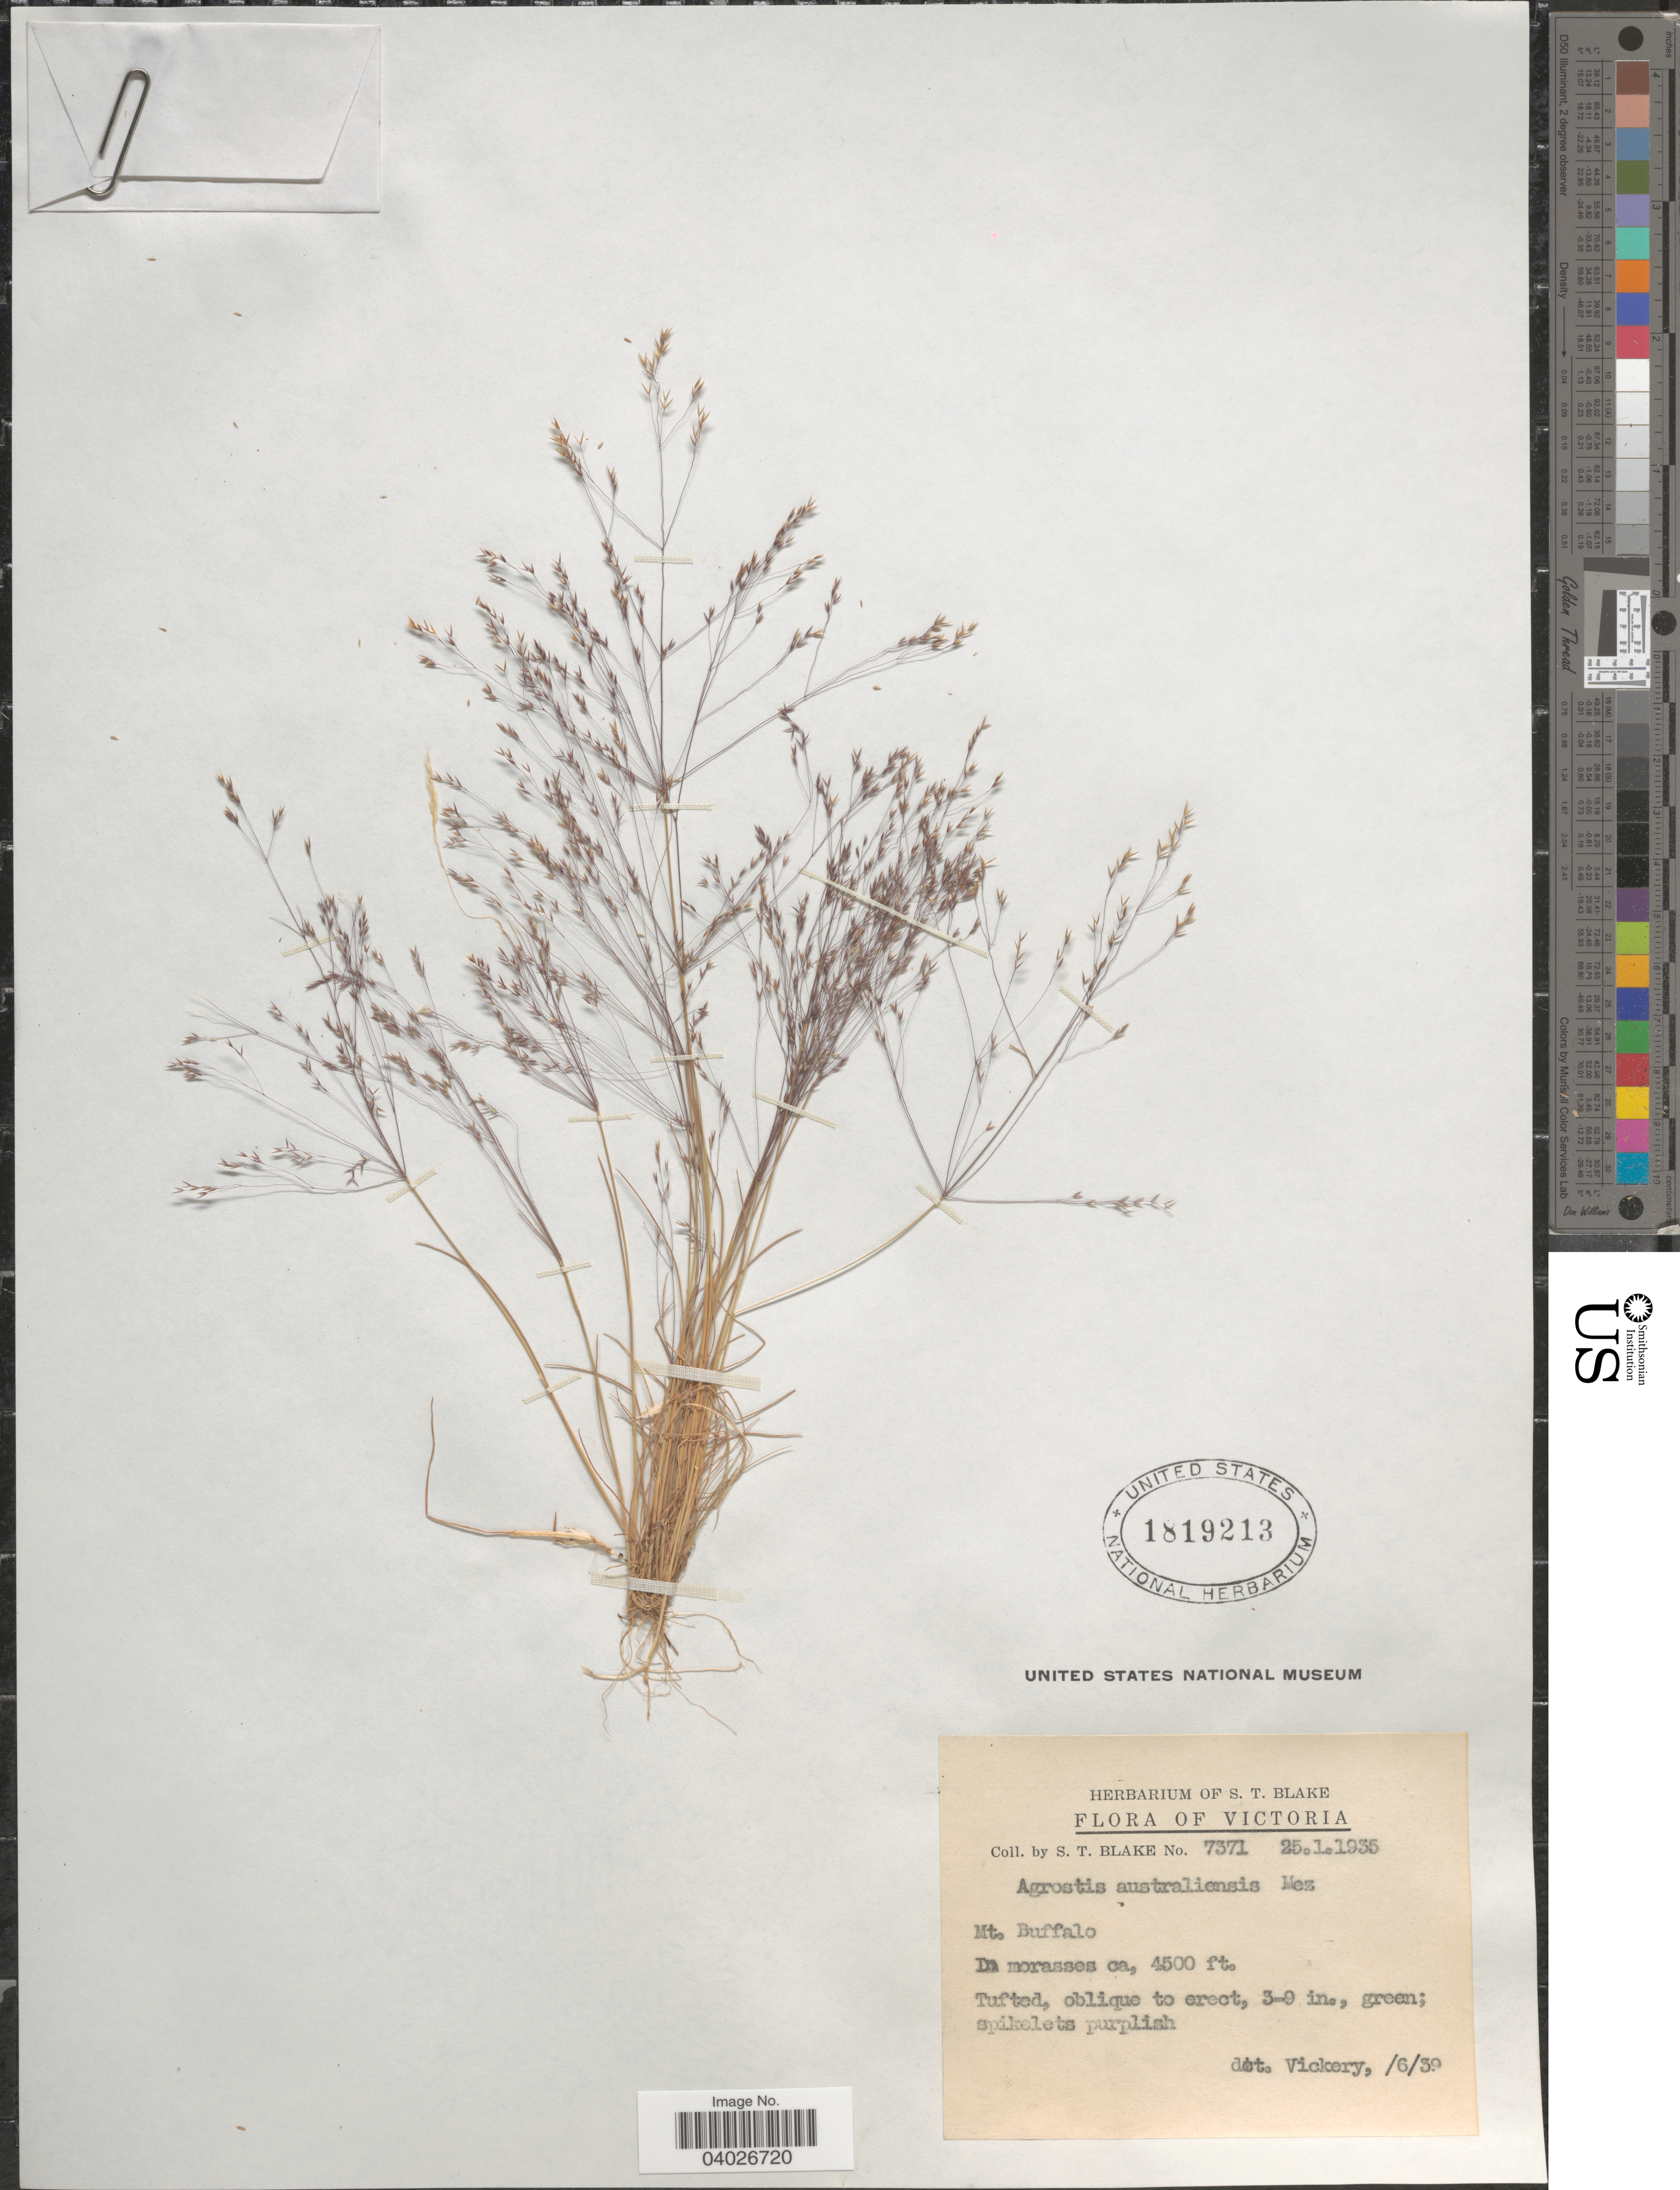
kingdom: Plantae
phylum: Tracheophyta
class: Liliopsida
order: Poales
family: Poaceae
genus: Agrostis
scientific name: Agrostis australiensis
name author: Mez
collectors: S. T. Blake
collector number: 7371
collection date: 1935-01-25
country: Australia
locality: Victoria. Mt. Buffalo.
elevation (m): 1372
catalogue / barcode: US 1819213